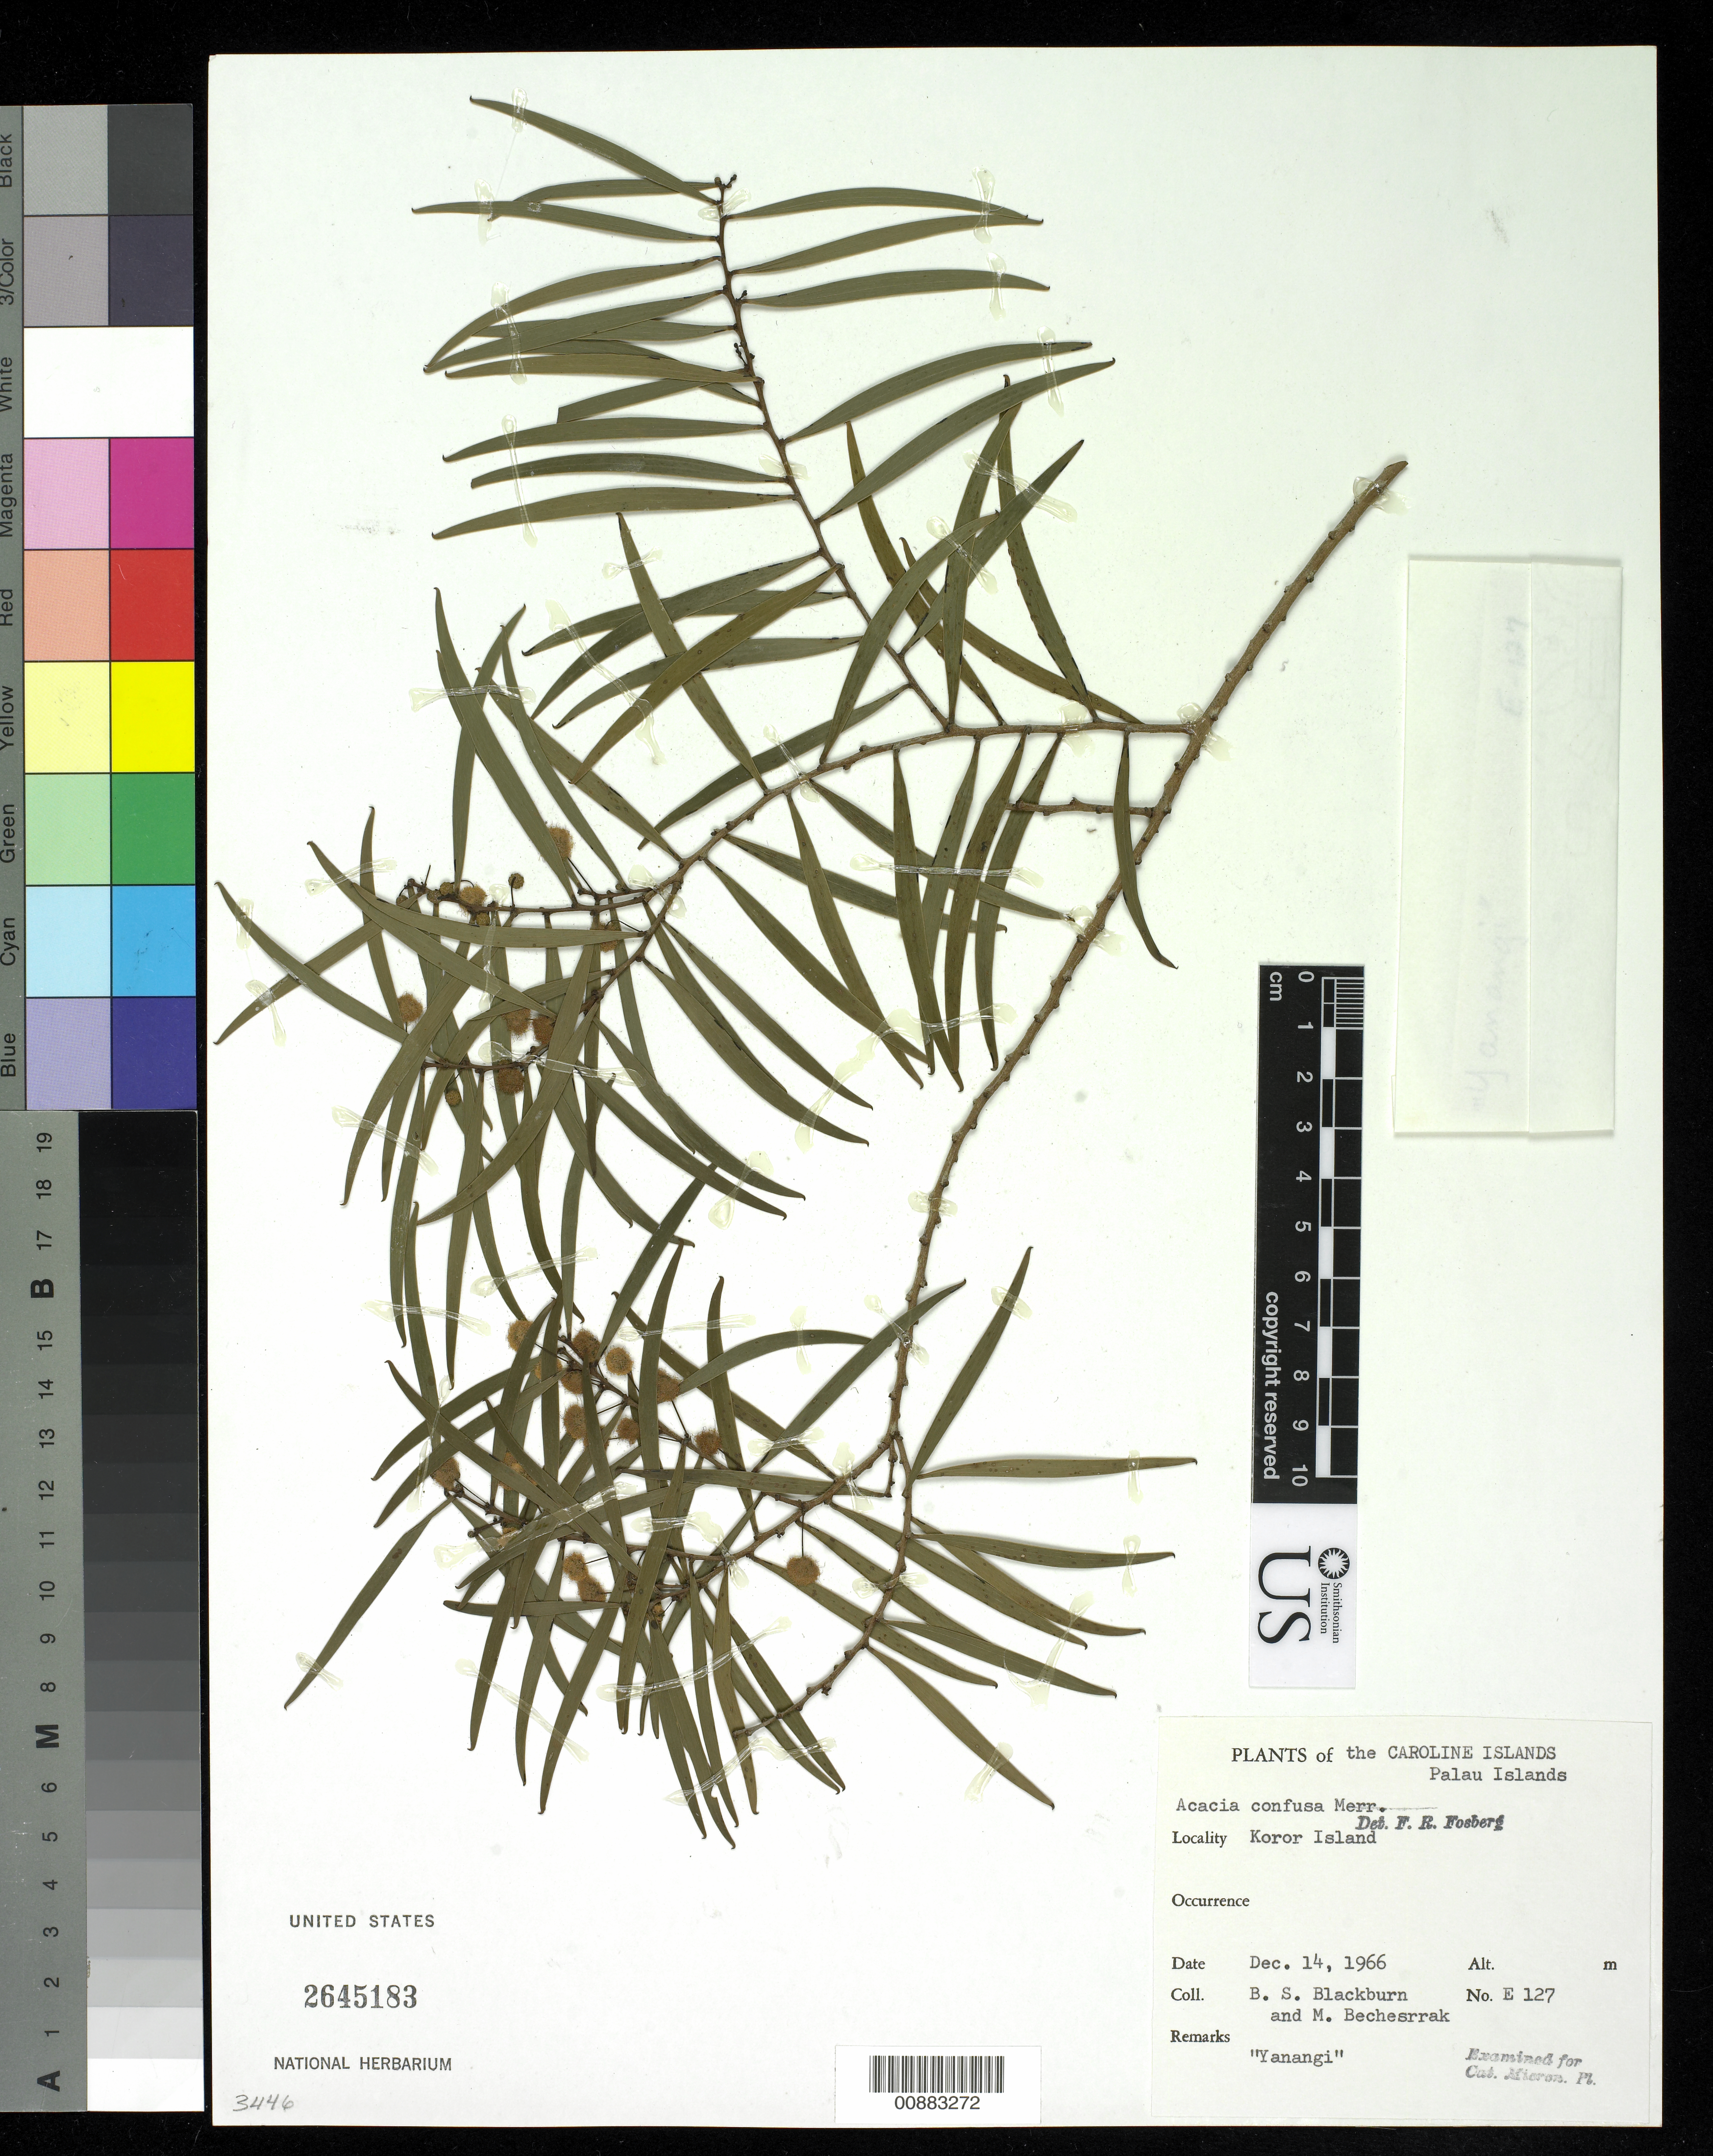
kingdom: Plantae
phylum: Tracheophyta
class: Magnoliopsida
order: Fabales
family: Fabaceae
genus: Acacia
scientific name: Acacia confusa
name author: Merr.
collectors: B. S. Blackburn & M. Bechesrrak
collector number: E 127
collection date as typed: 14 Dec 1966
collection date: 1966-12-14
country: Palau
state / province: Koror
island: Oreor (Koror)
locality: Caroline Is.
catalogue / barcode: US 2645183